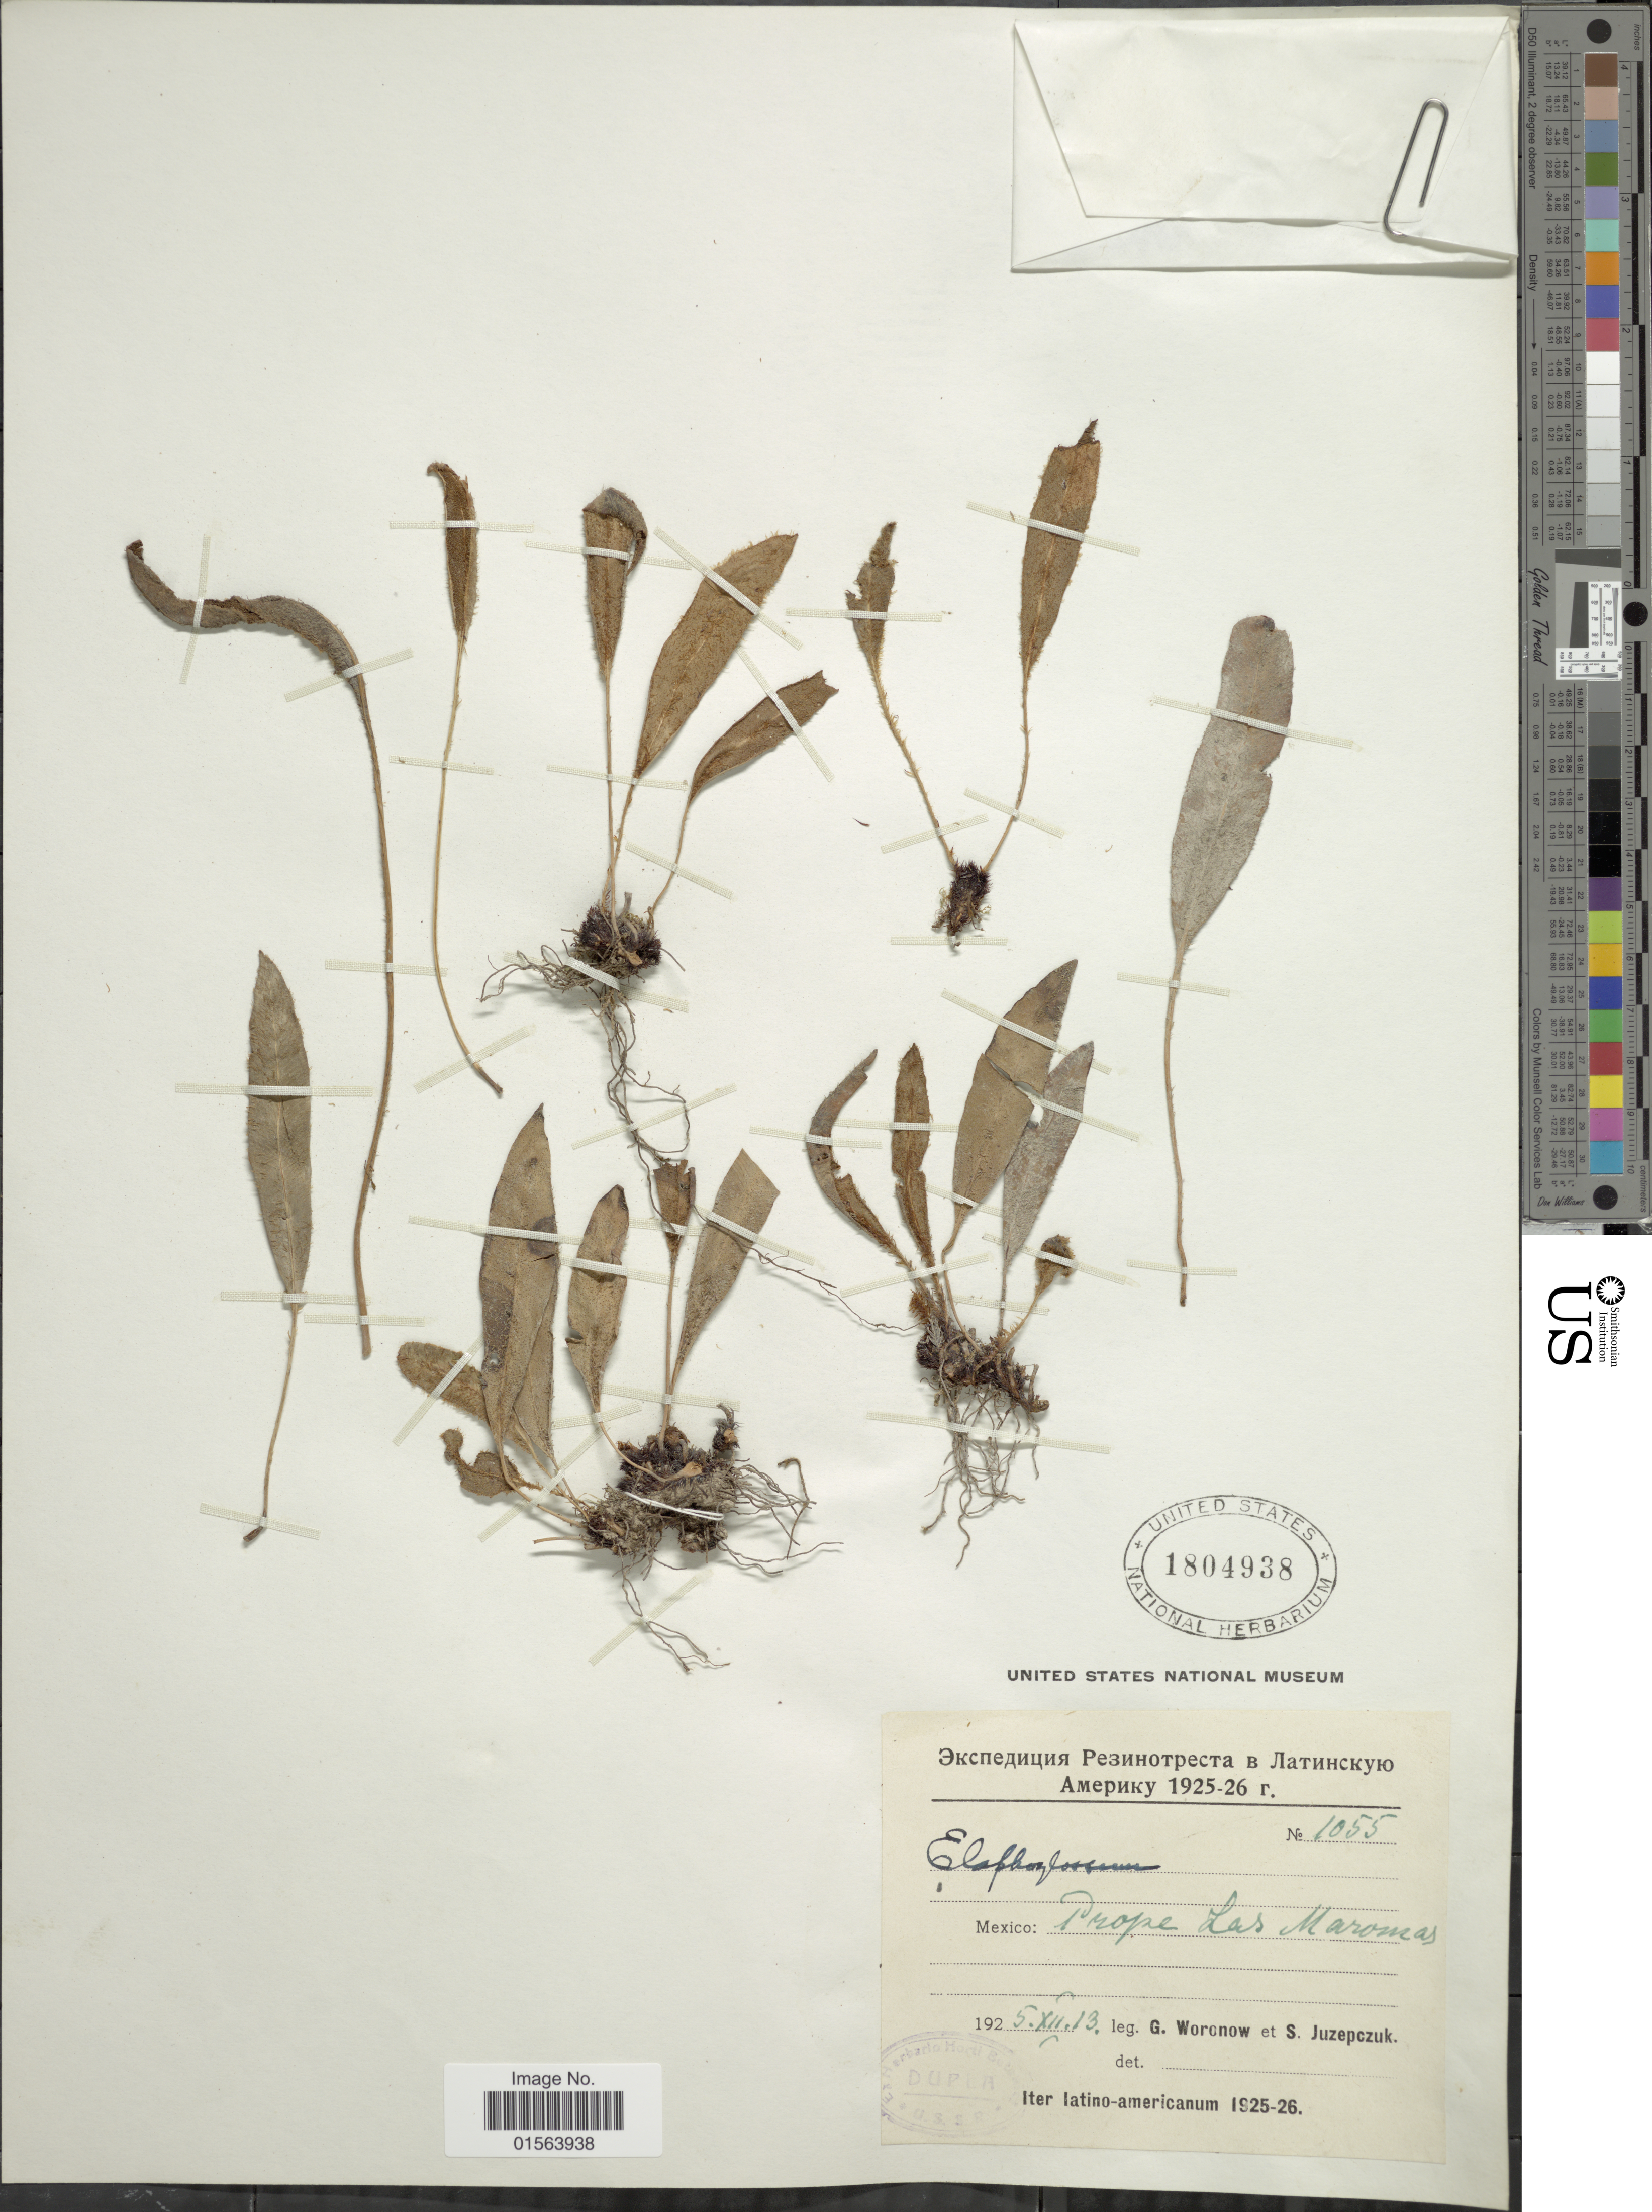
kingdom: Plantae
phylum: Tracheophyta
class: Polypodiopsida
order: Polypodiales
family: Dryopteridaceae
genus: Elaphoglossum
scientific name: Elaphoglossum gratum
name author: (Fée) T. Moore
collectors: G. Woronow & S. V. Juzepczuk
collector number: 1055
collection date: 1925-07-13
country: Mexico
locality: Mexico: Prope Las Maromas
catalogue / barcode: US 1804938